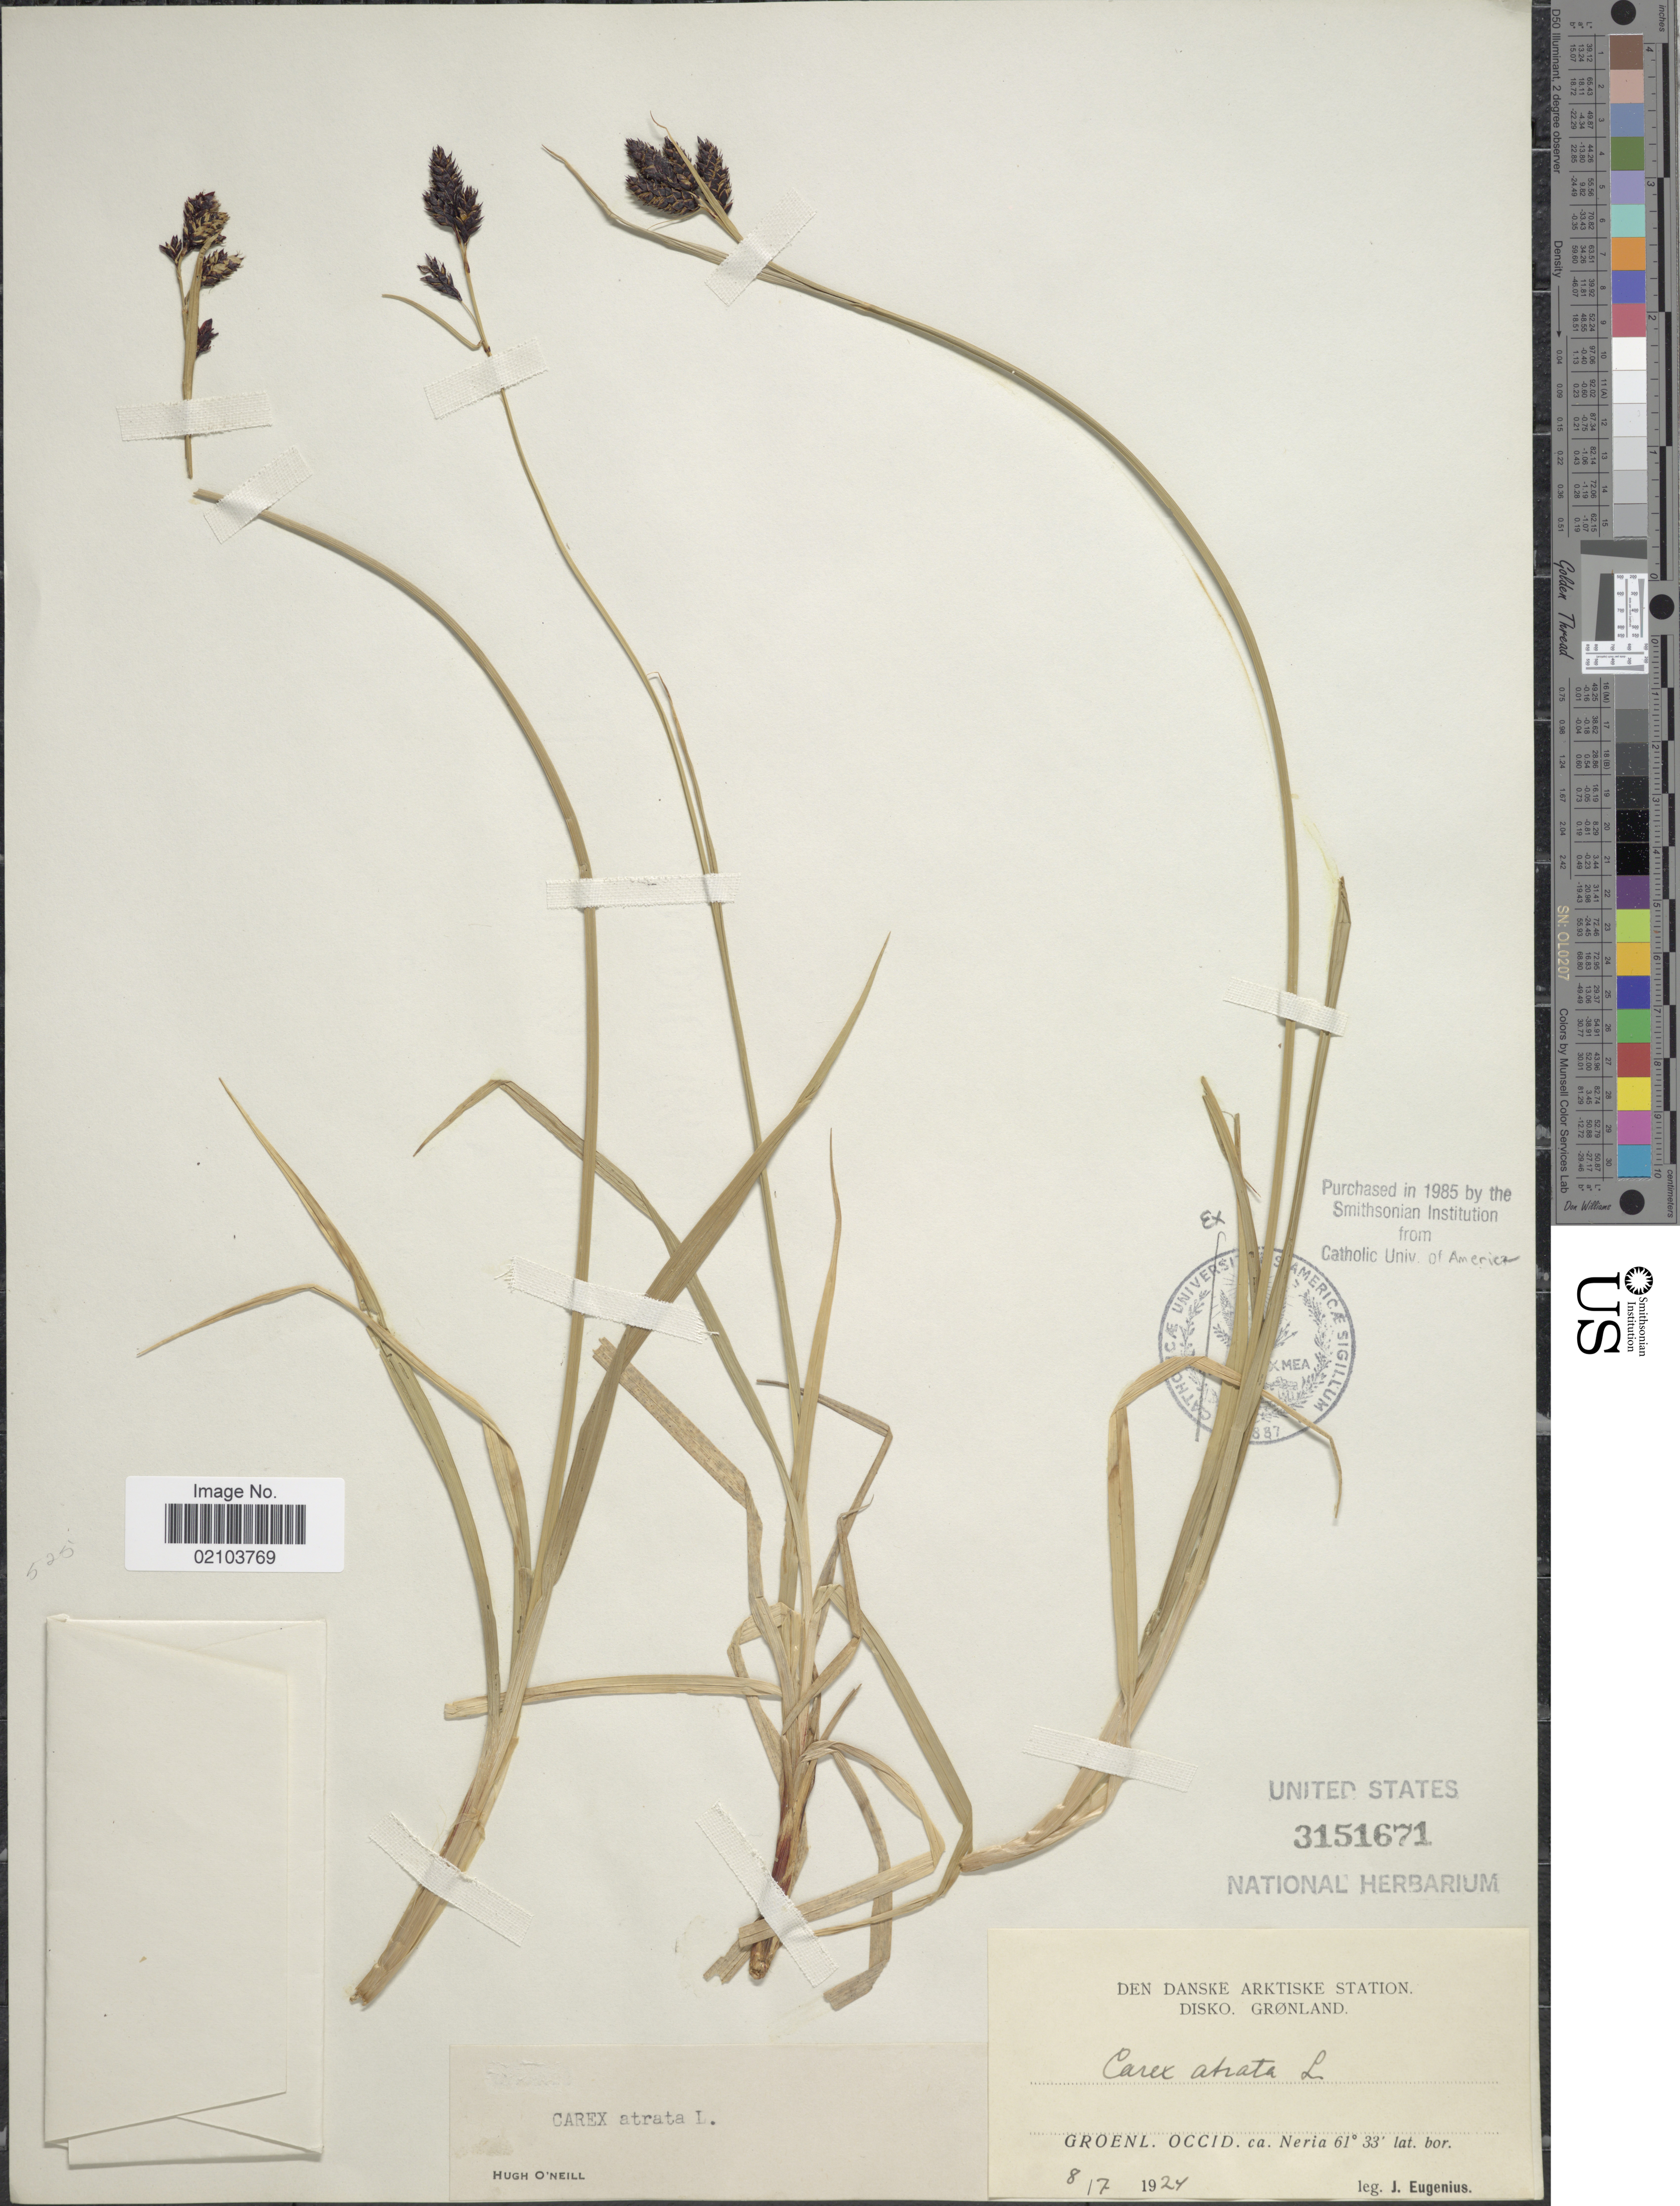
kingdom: Plantae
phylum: Tracheophyta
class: Liliopsida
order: Poales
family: Cyperaceae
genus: Carex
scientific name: Carex atrata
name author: L.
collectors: J. Eugenius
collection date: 1924-07-08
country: Greenland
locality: Groenl. Occid. ca. Neria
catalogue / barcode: US 3151671